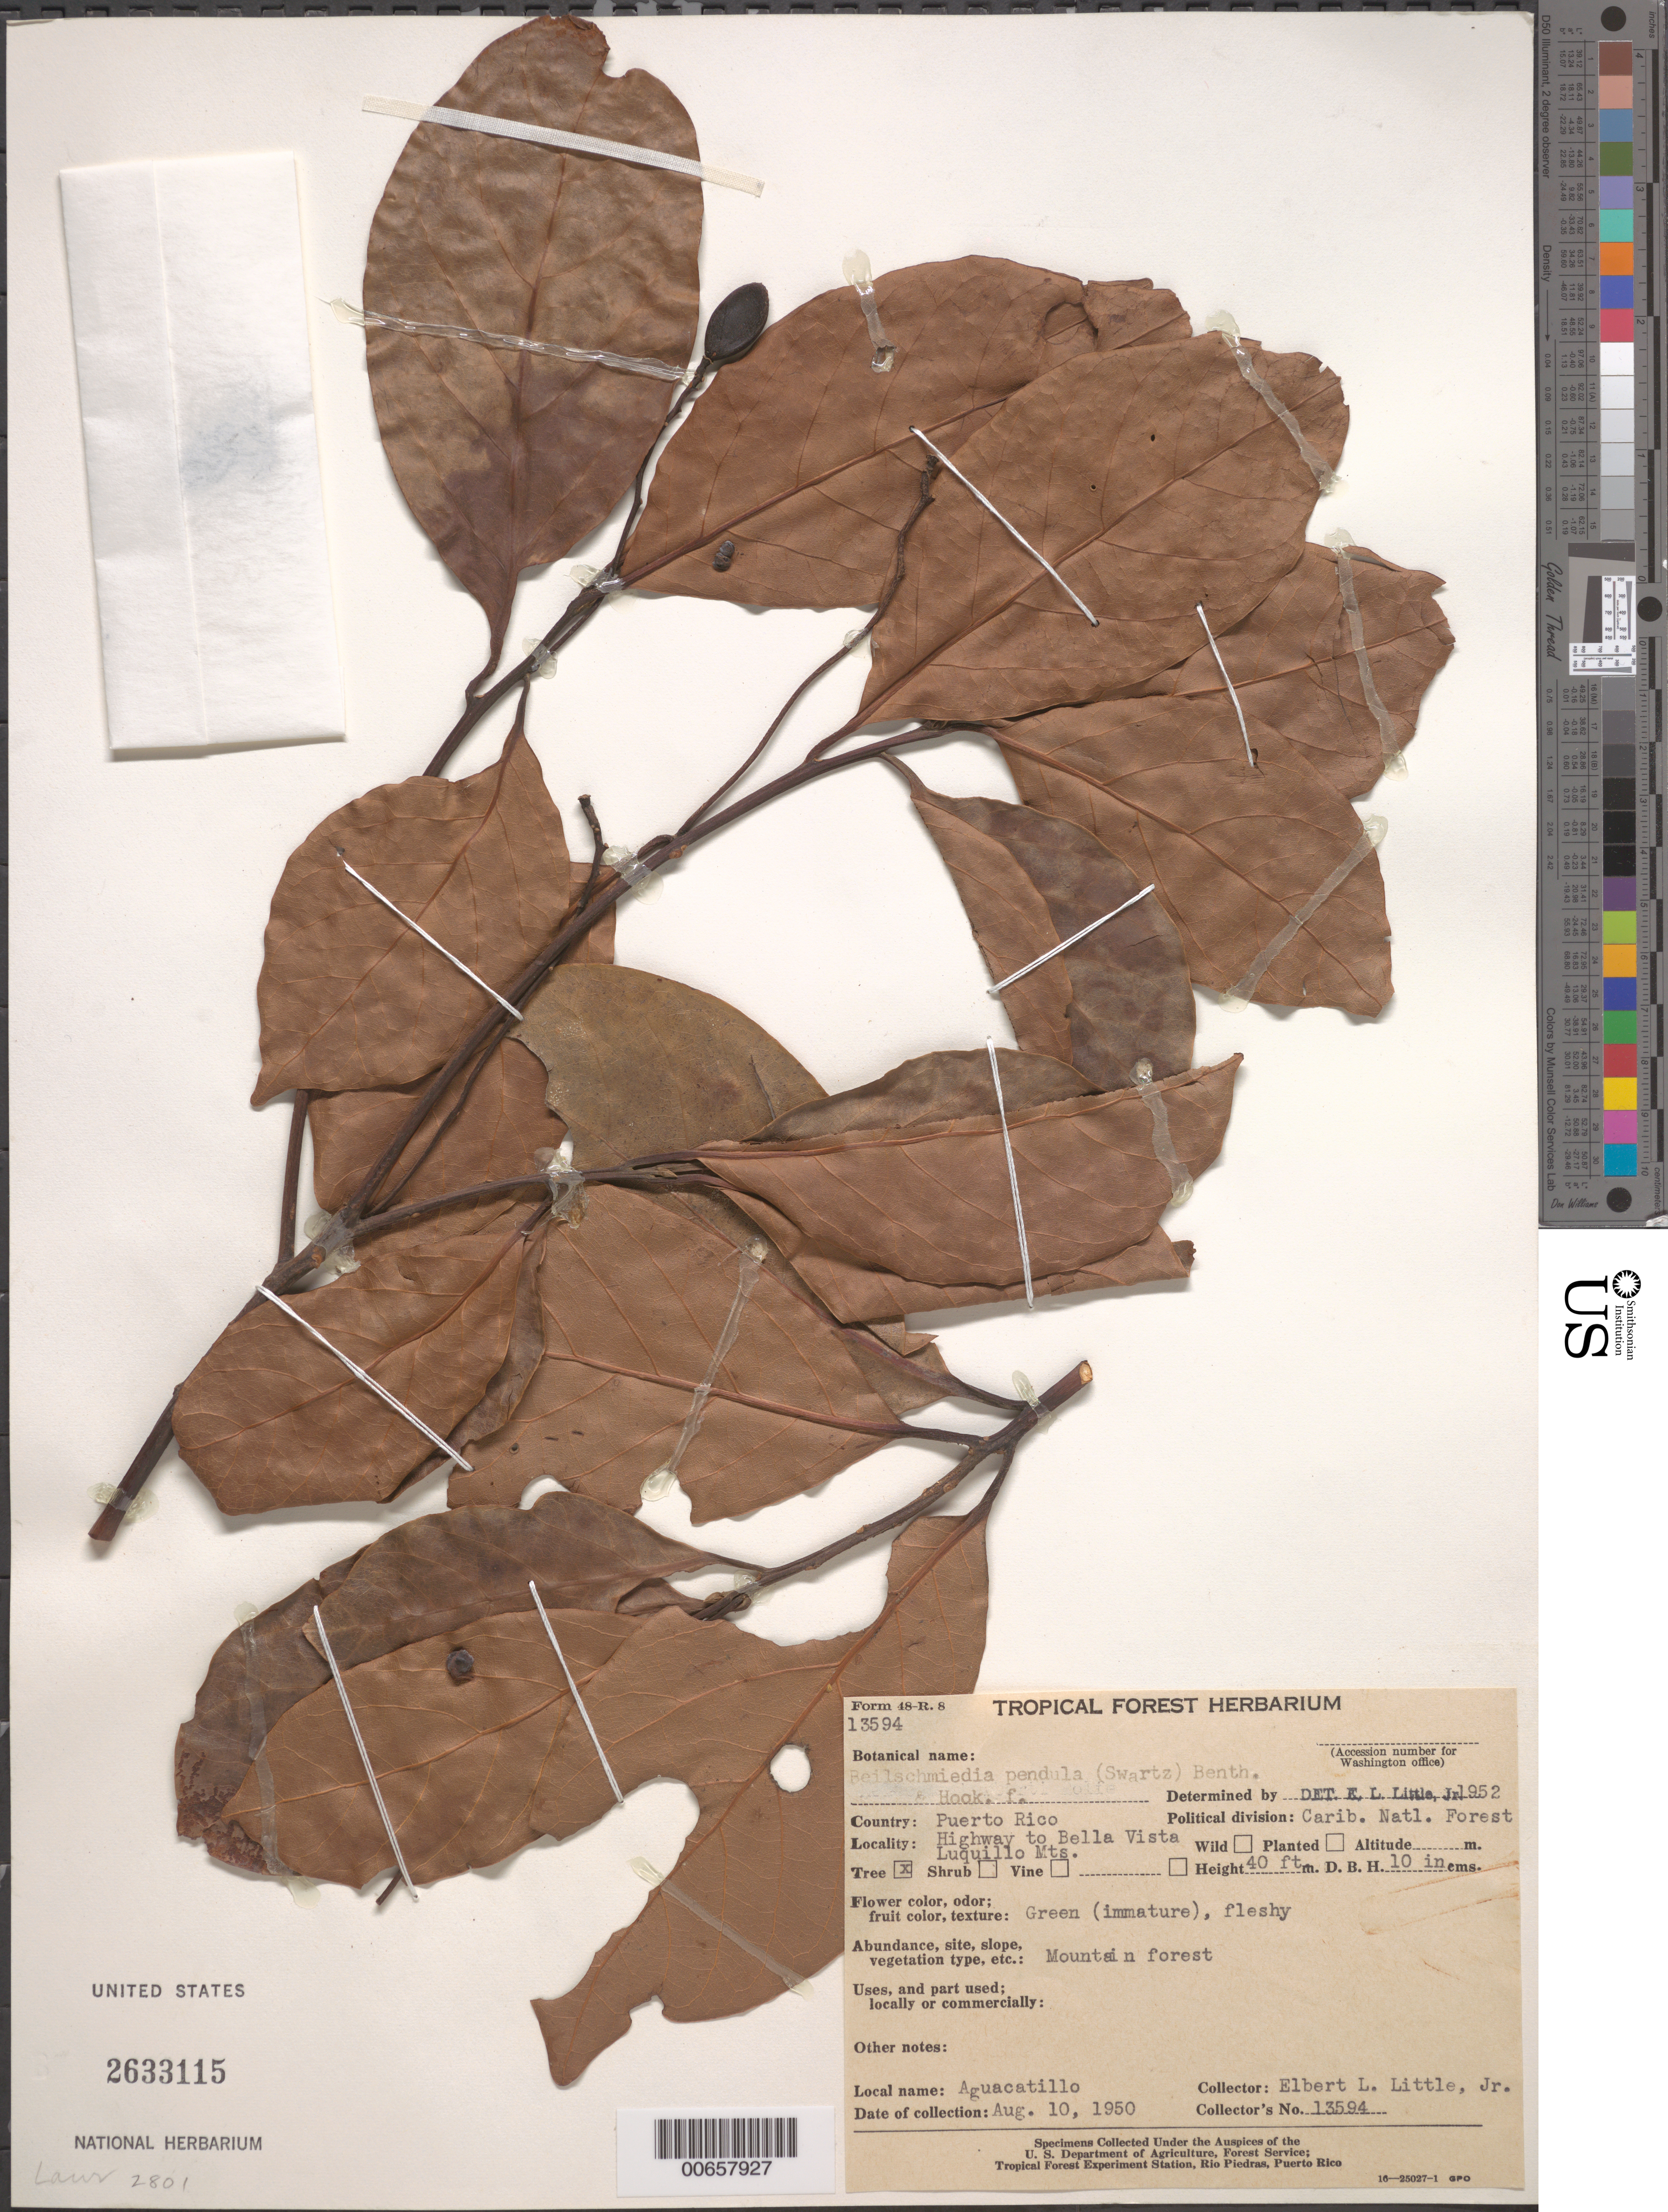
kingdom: Plantae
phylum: Tracheophyta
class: Magnoliopsida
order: Laurales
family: Lauraceae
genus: Beilschmiedia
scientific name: Beilschmiedia pendula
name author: (Sw.) Hemsl.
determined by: Little, Elbert L., Jr., (FSSR), United States Department of Agriculture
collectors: E. L. Little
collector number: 13594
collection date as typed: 10 Aug 1950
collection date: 1950-08-10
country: Puerto Rico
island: Greater Antilles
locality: Carib. Natl. Forest, Highway to Bella Vista, Luquillo Mts.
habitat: Mountain forest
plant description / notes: Common name: Aguacatillo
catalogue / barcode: US 2633115